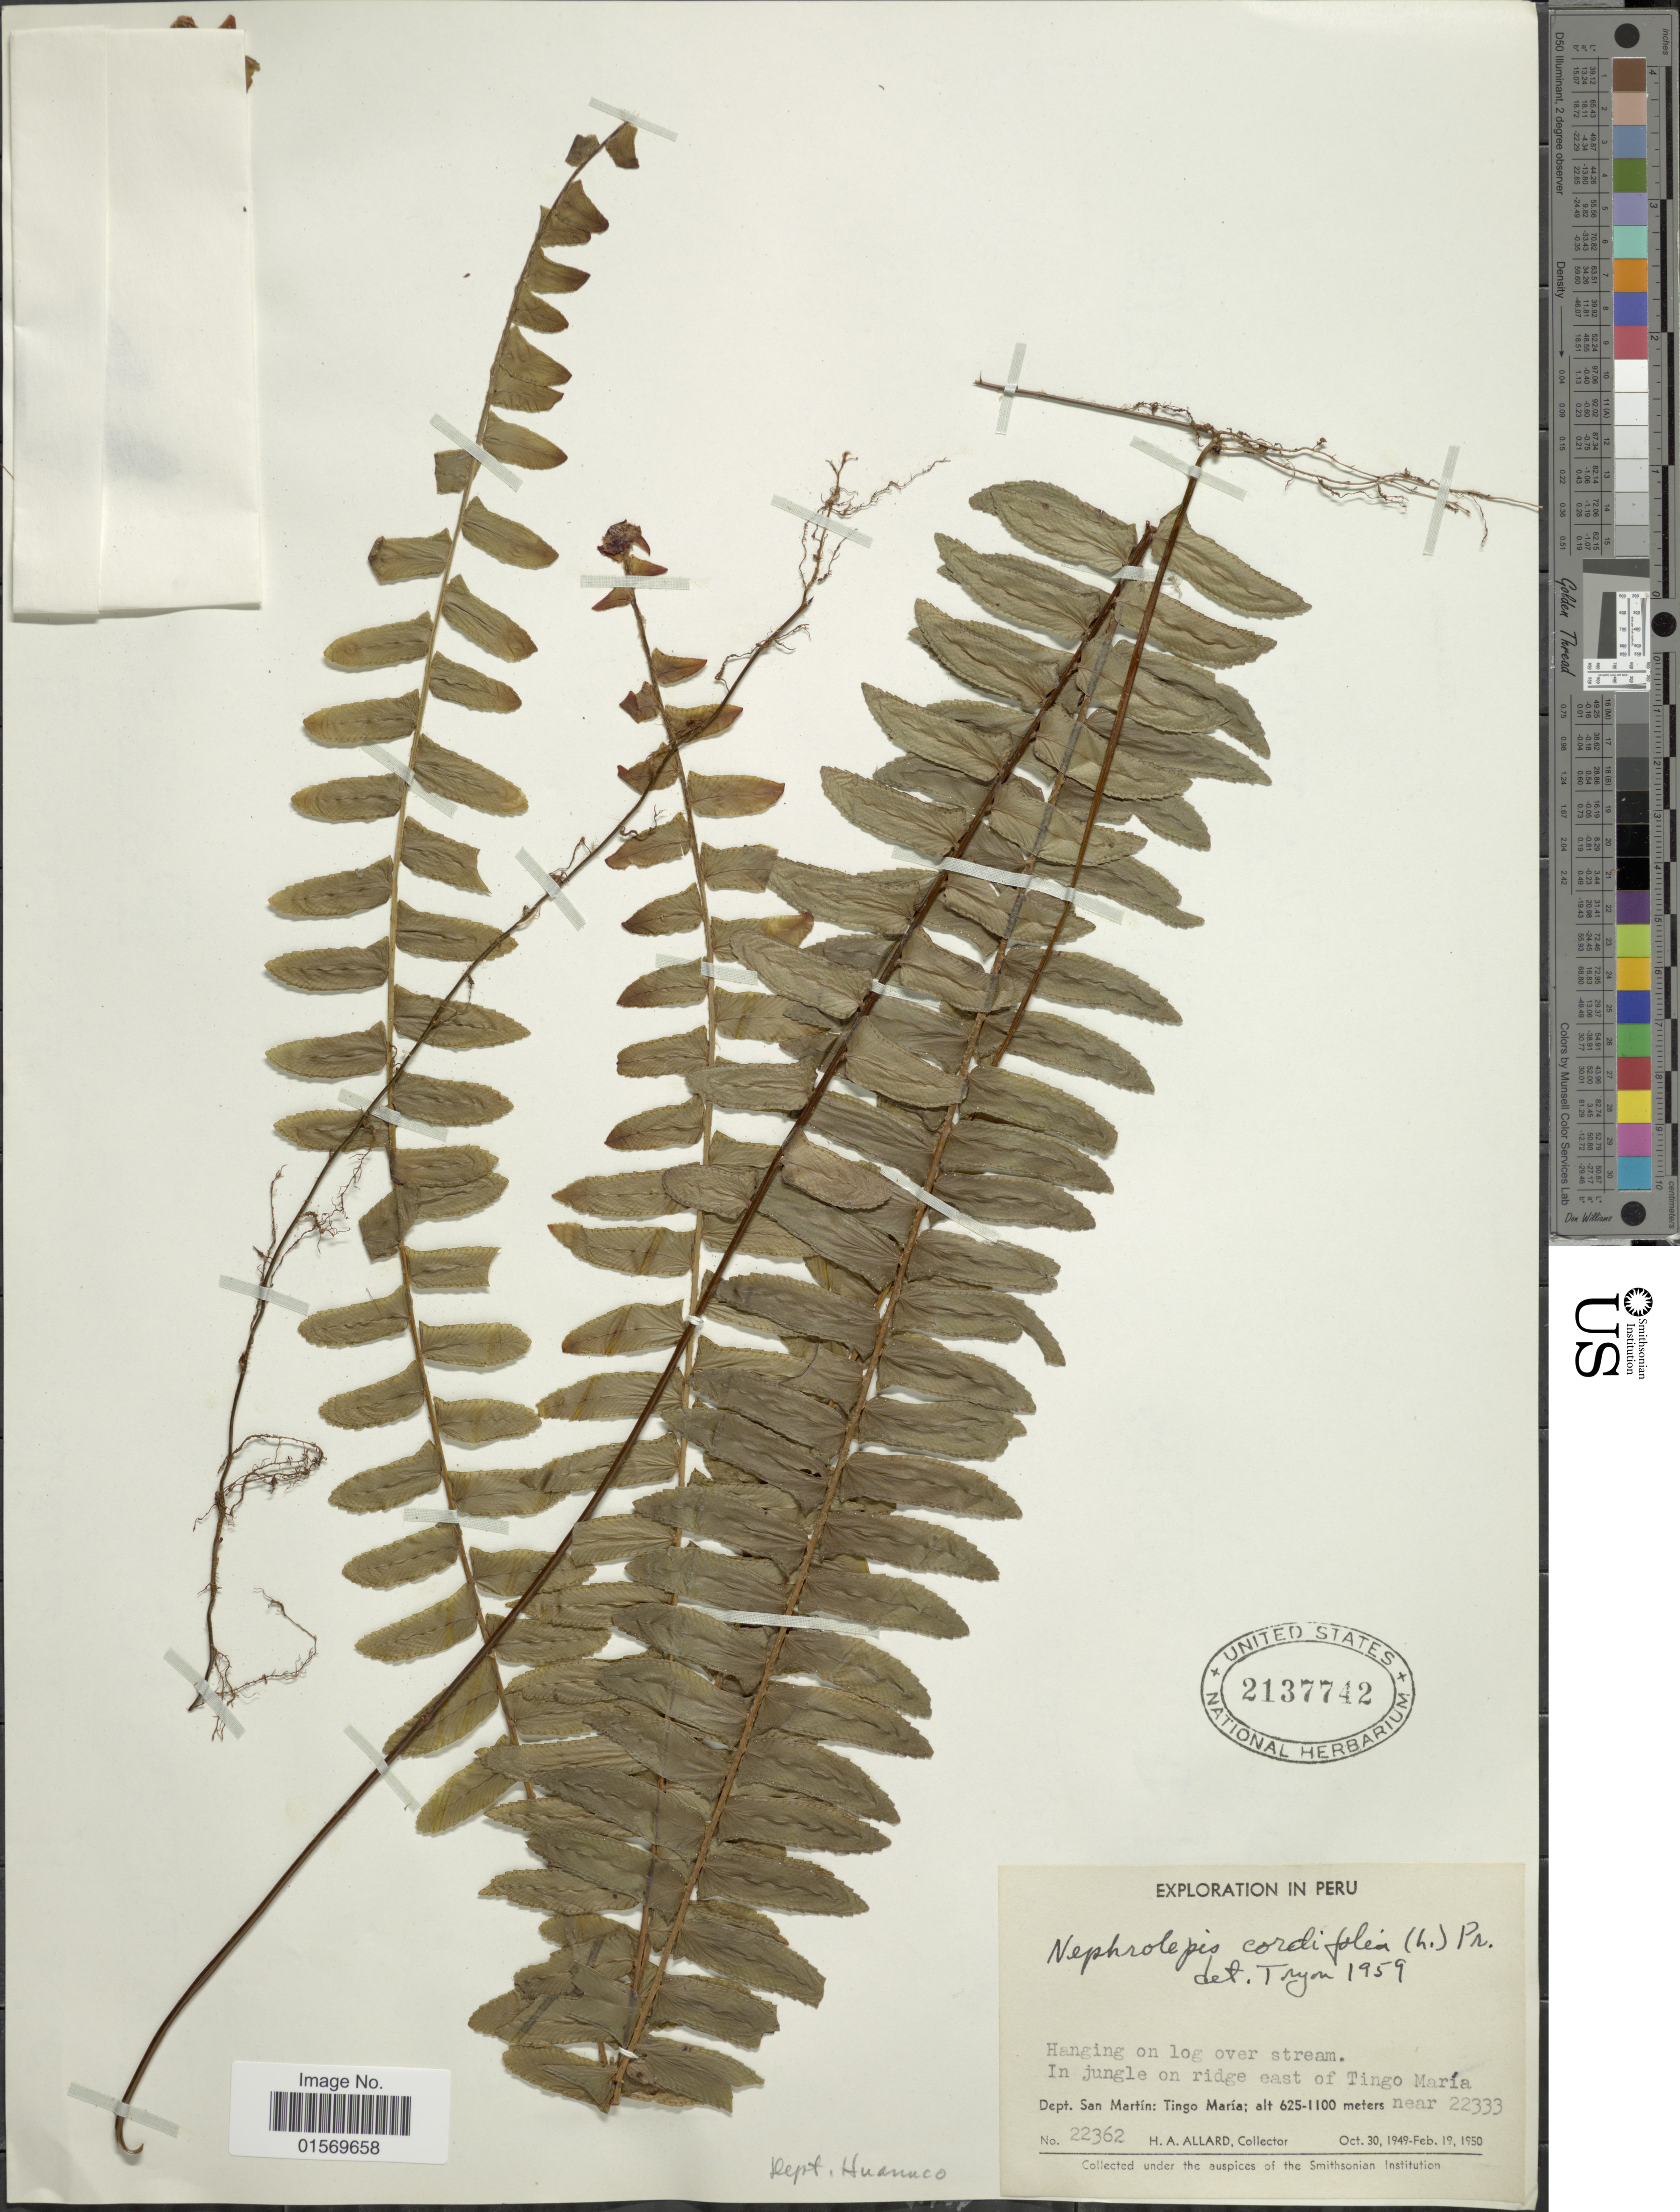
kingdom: Plantae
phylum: Tracheophyta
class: Polypodiopsida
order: Polypodiales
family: Nephrolepidaceae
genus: Nephrolepis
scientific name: Nephrolepis cordifolia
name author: (L.) C. Presl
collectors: H. A. Allard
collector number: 22362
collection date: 1949-10-30/1950-02-19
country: Peru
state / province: San Martín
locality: Hanging on log over stream, in jungle on ridge east of Tingo Maria, Tingo Maria, near 22333.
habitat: in jungle on ridge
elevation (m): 625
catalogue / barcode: US 2137742